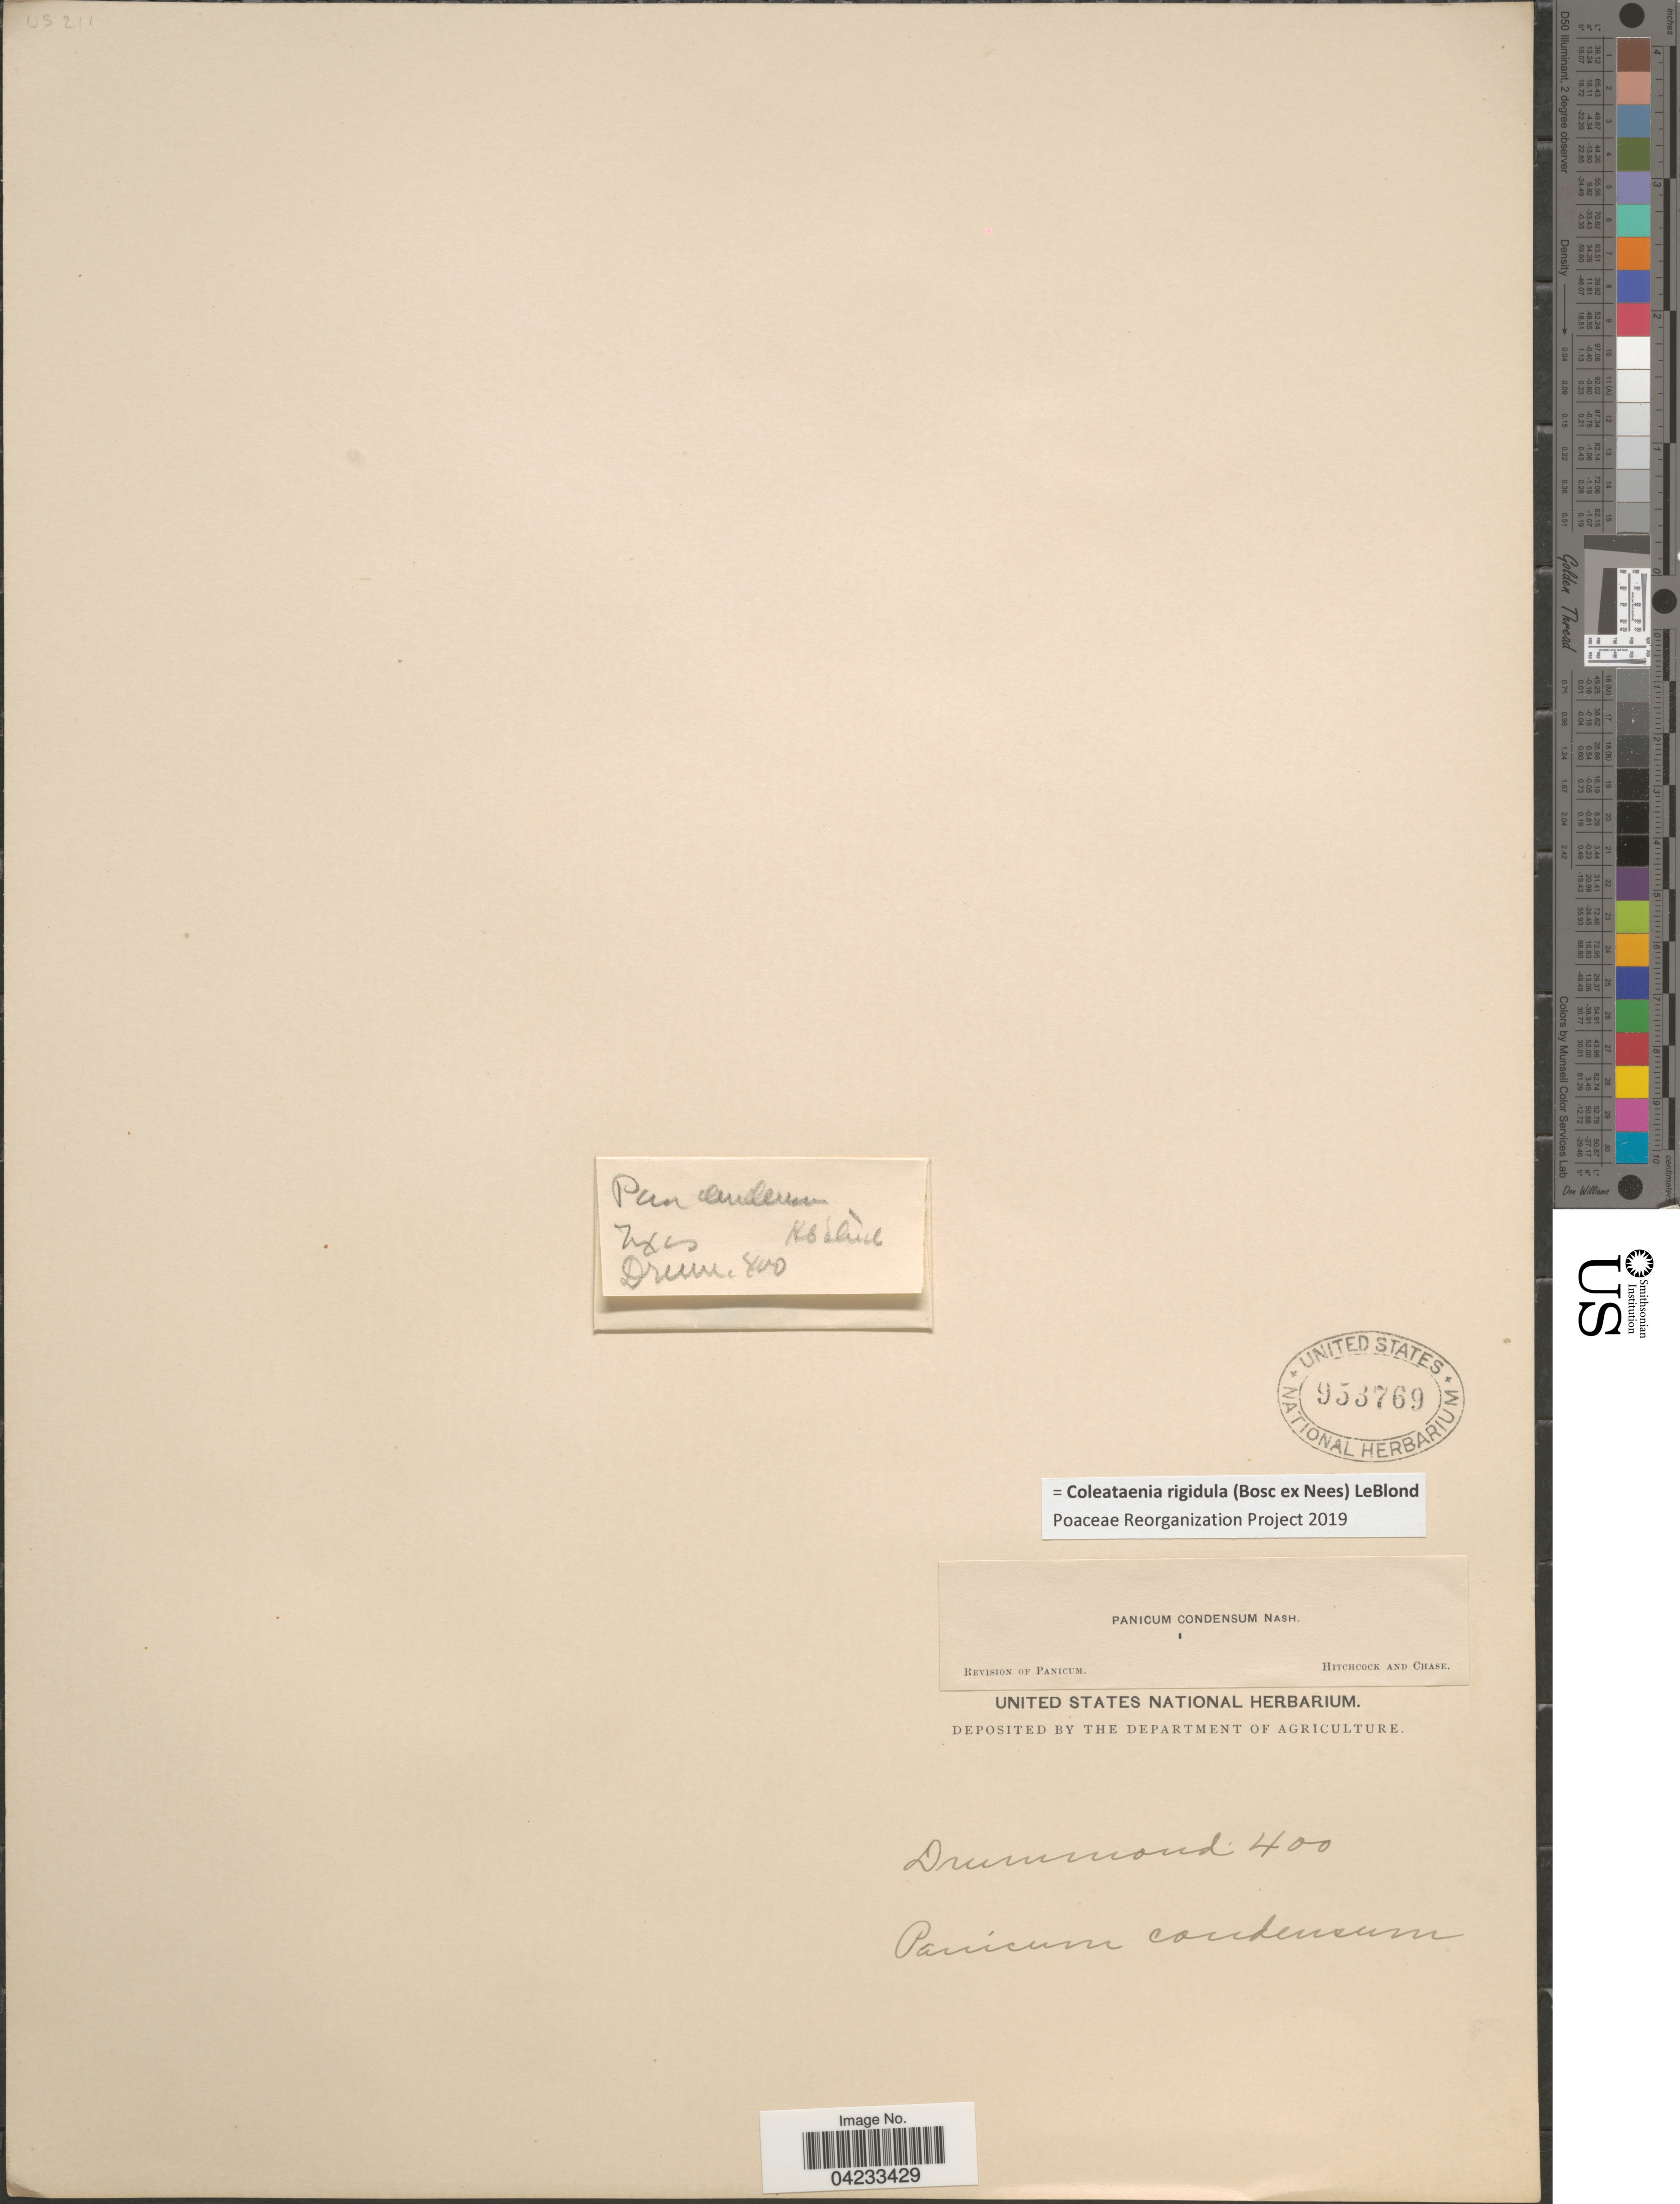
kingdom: Plantae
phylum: Tracheophyta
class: Liliopsida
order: Poales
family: Poaceae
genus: Coleataenia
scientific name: Coleataenia rigidula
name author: (Bosc ex Nees) LeBlond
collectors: -. Drummond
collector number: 400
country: United States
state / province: Texas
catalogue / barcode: US 953769